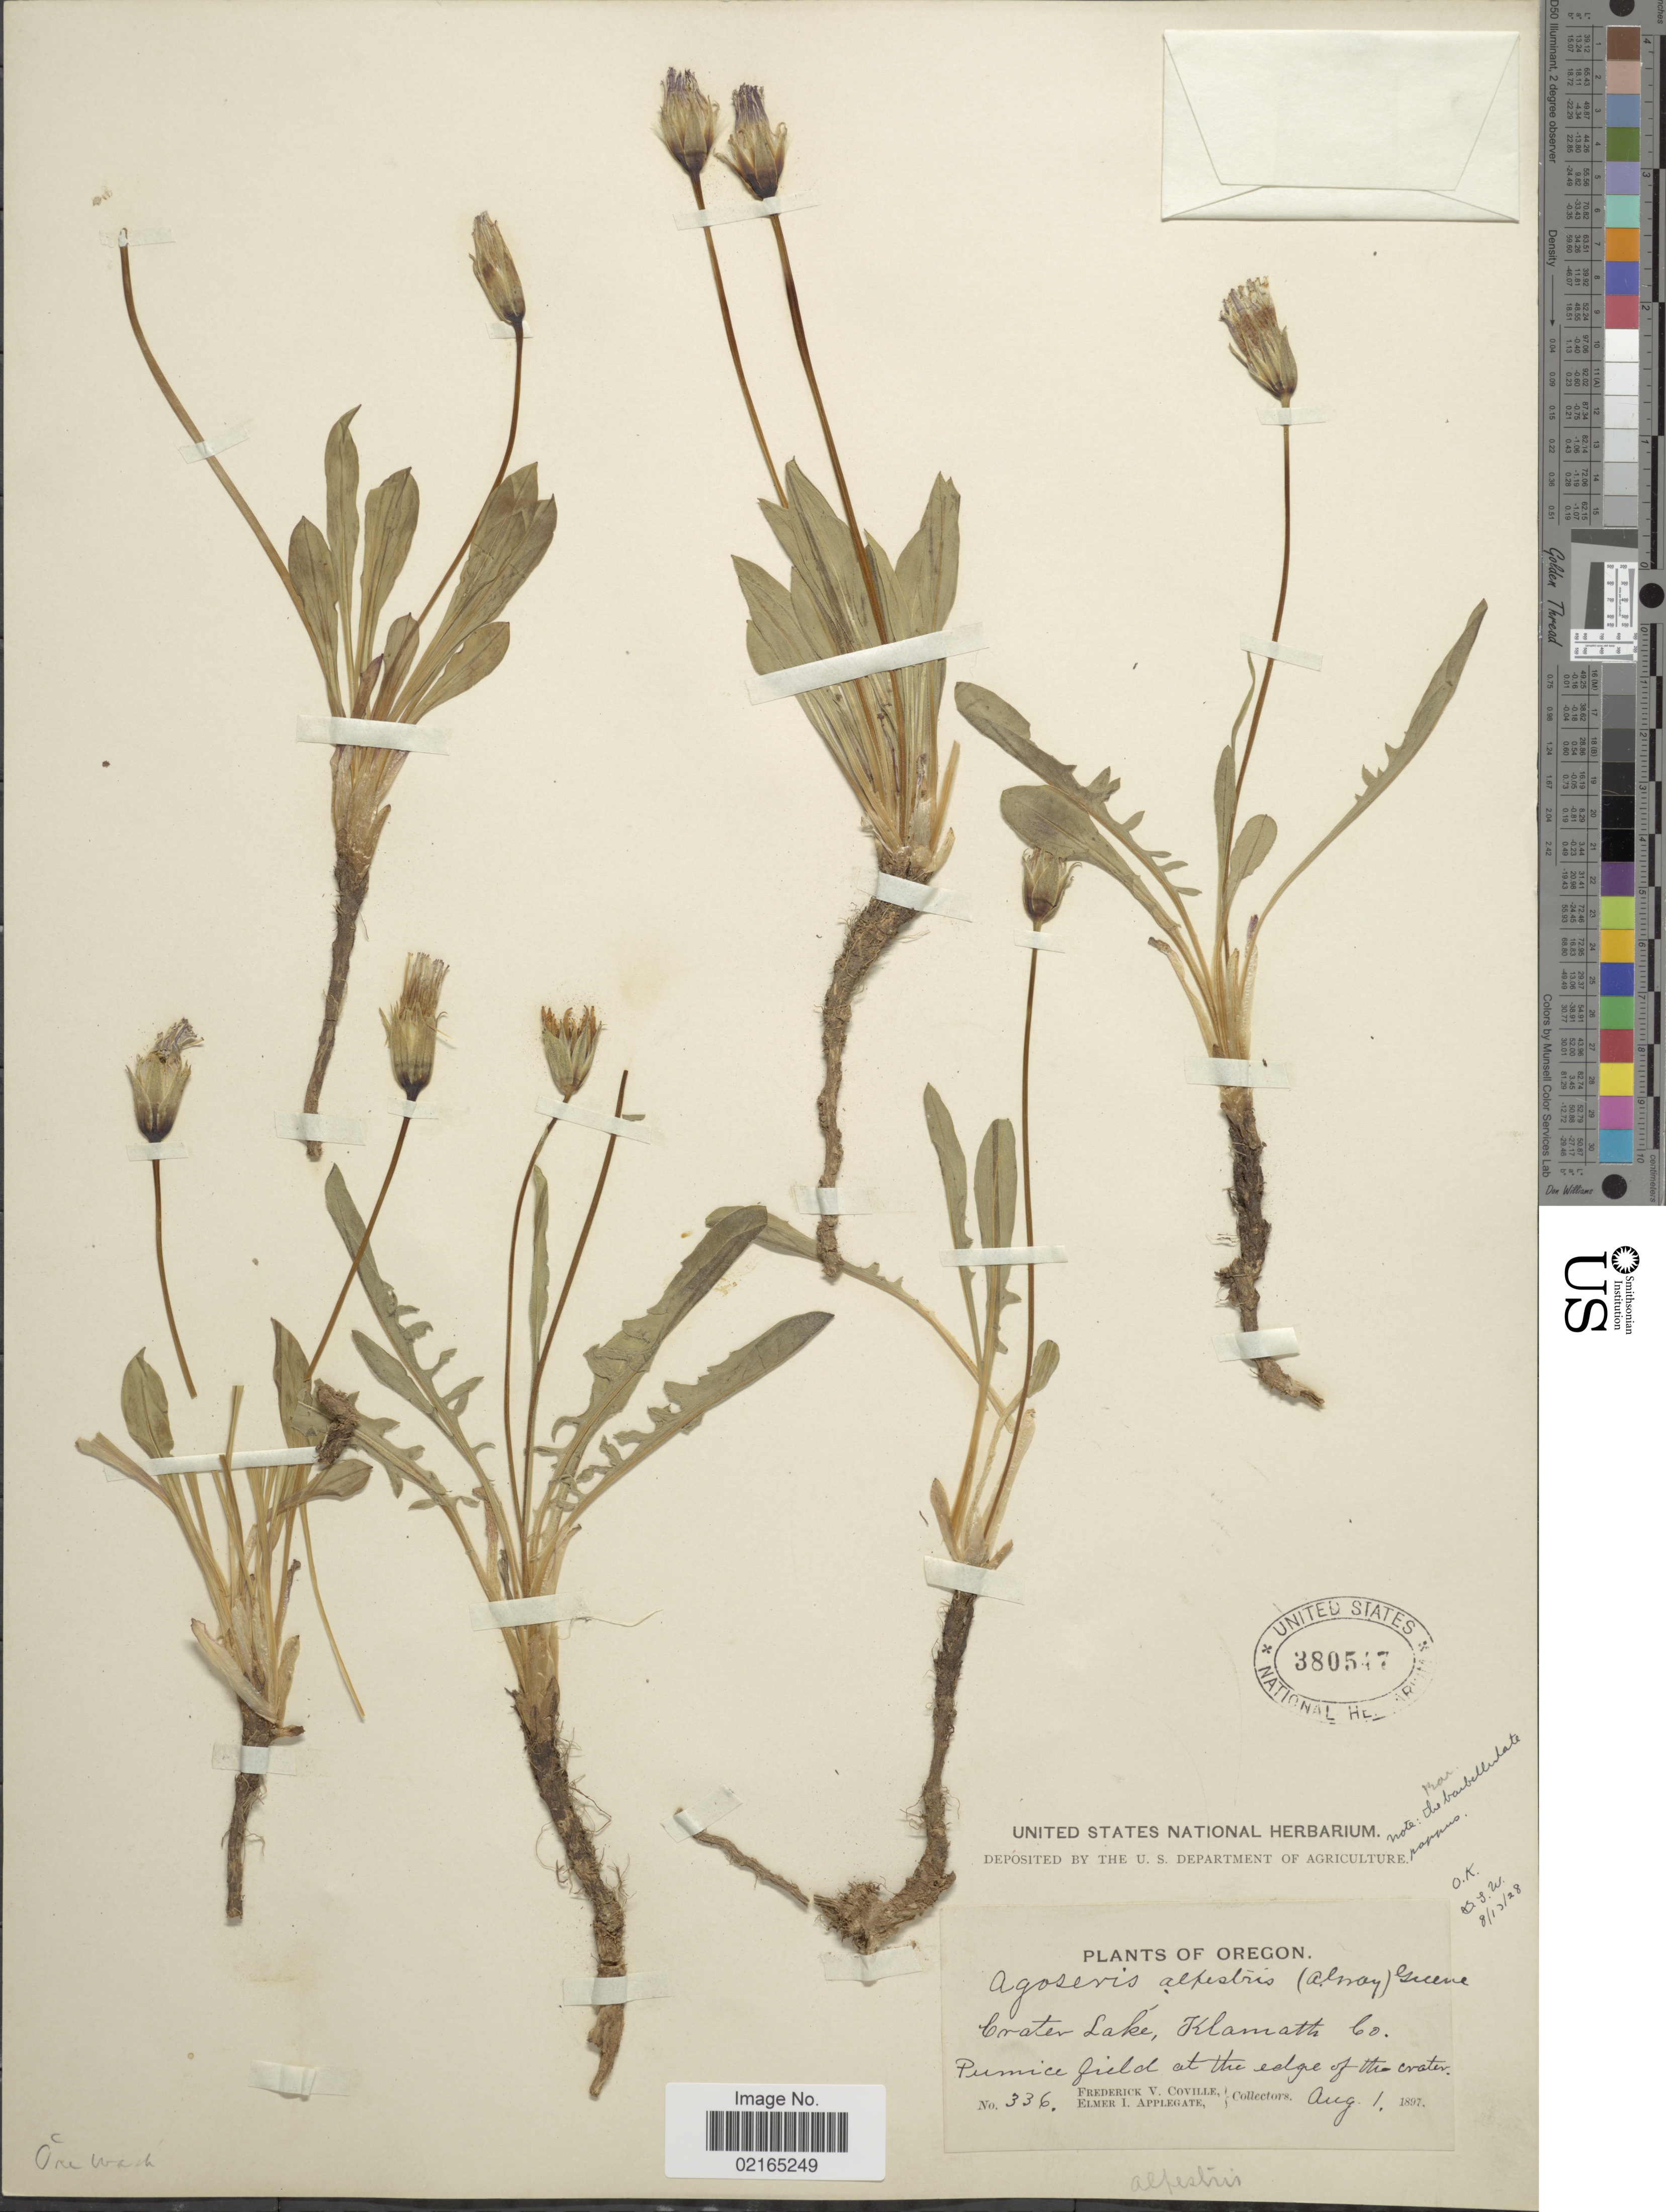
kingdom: Plantae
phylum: Tracheophyta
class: Magnoliopsida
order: Asterales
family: Asteraceae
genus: Nothocalais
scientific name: Nothocalais alpestris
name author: (A. Gray) K.L. Chambers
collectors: F. V. Coville & E. I. Applegate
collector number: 336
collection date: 1897-08-01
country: United States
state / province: Oregon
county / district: Klamath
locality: Crater Lake, Klamath Co., Pumice field at the edge of the crater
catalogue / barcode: US 380547